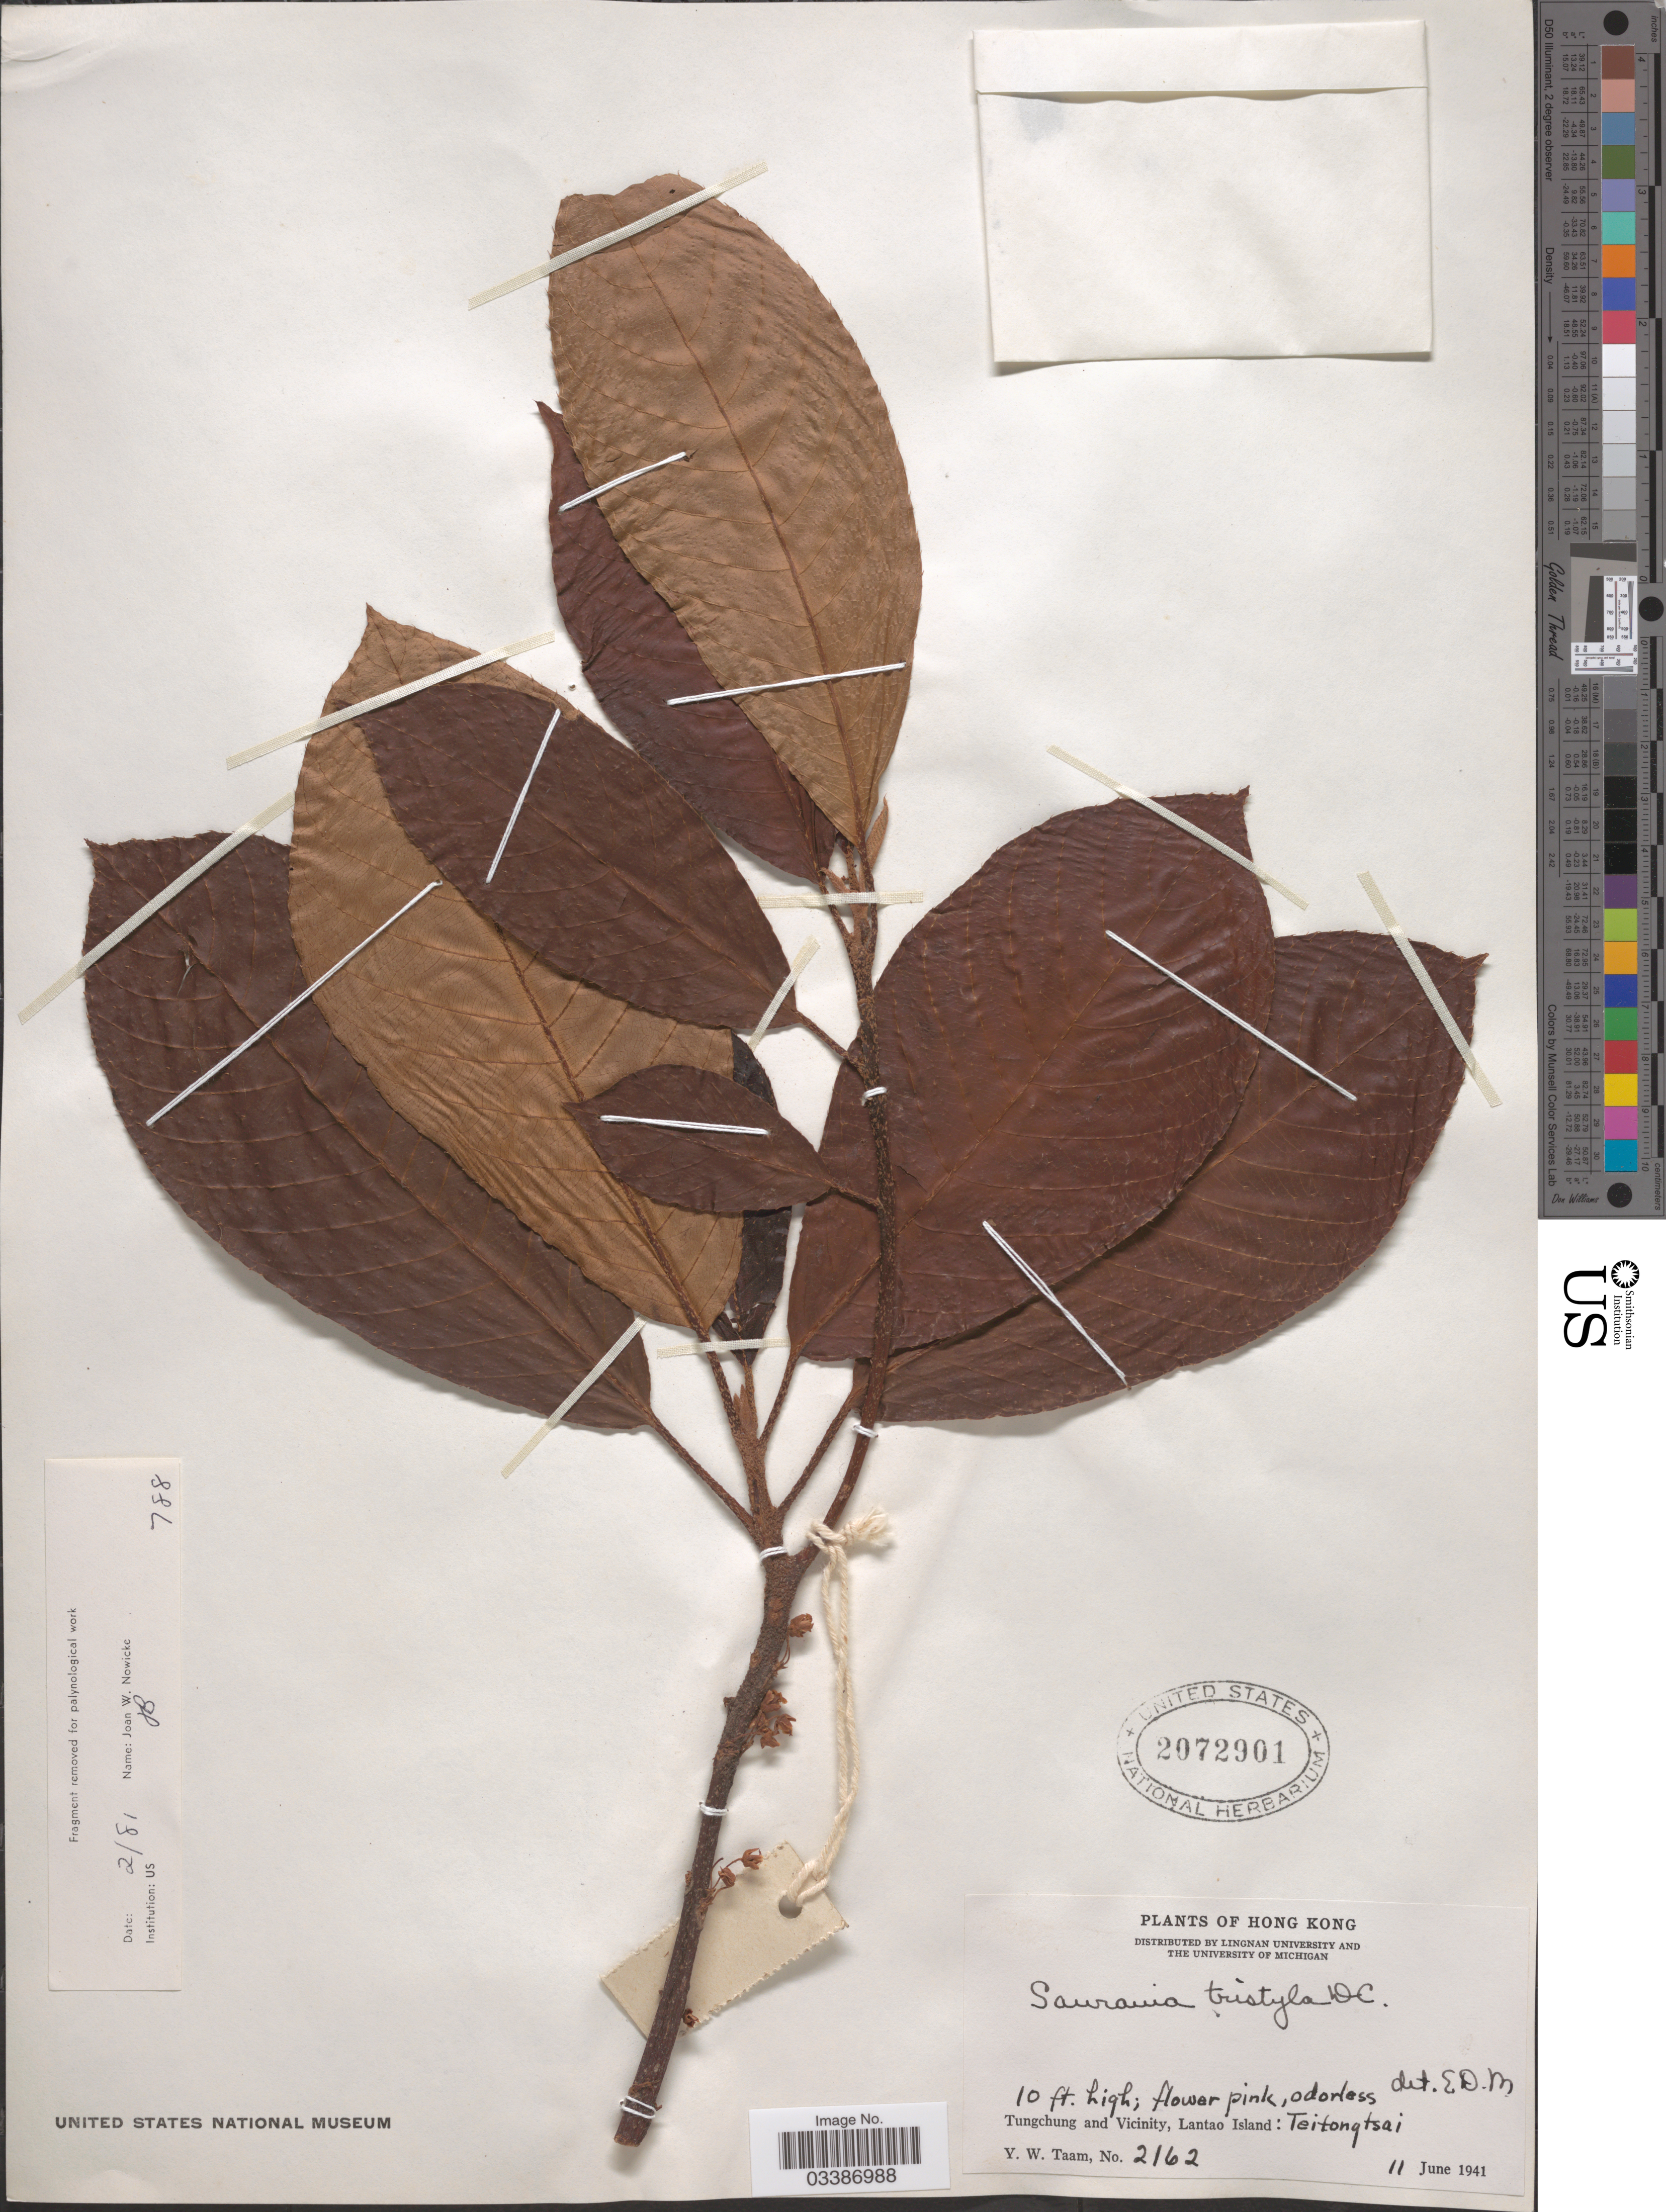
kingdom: Plantae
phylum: Tracheophyta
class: Magnoliopsida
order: Ericales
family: Actinidiaceae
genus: Saurauia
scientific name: Saurauia tristyla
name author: DC.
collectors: Y. W. Taam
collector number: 2162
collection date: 1941-06-11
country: China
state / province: Hong Kong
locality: Tungchung and Vicinity, Lantao Island: Teitongtsai.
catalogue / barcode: US 2072901